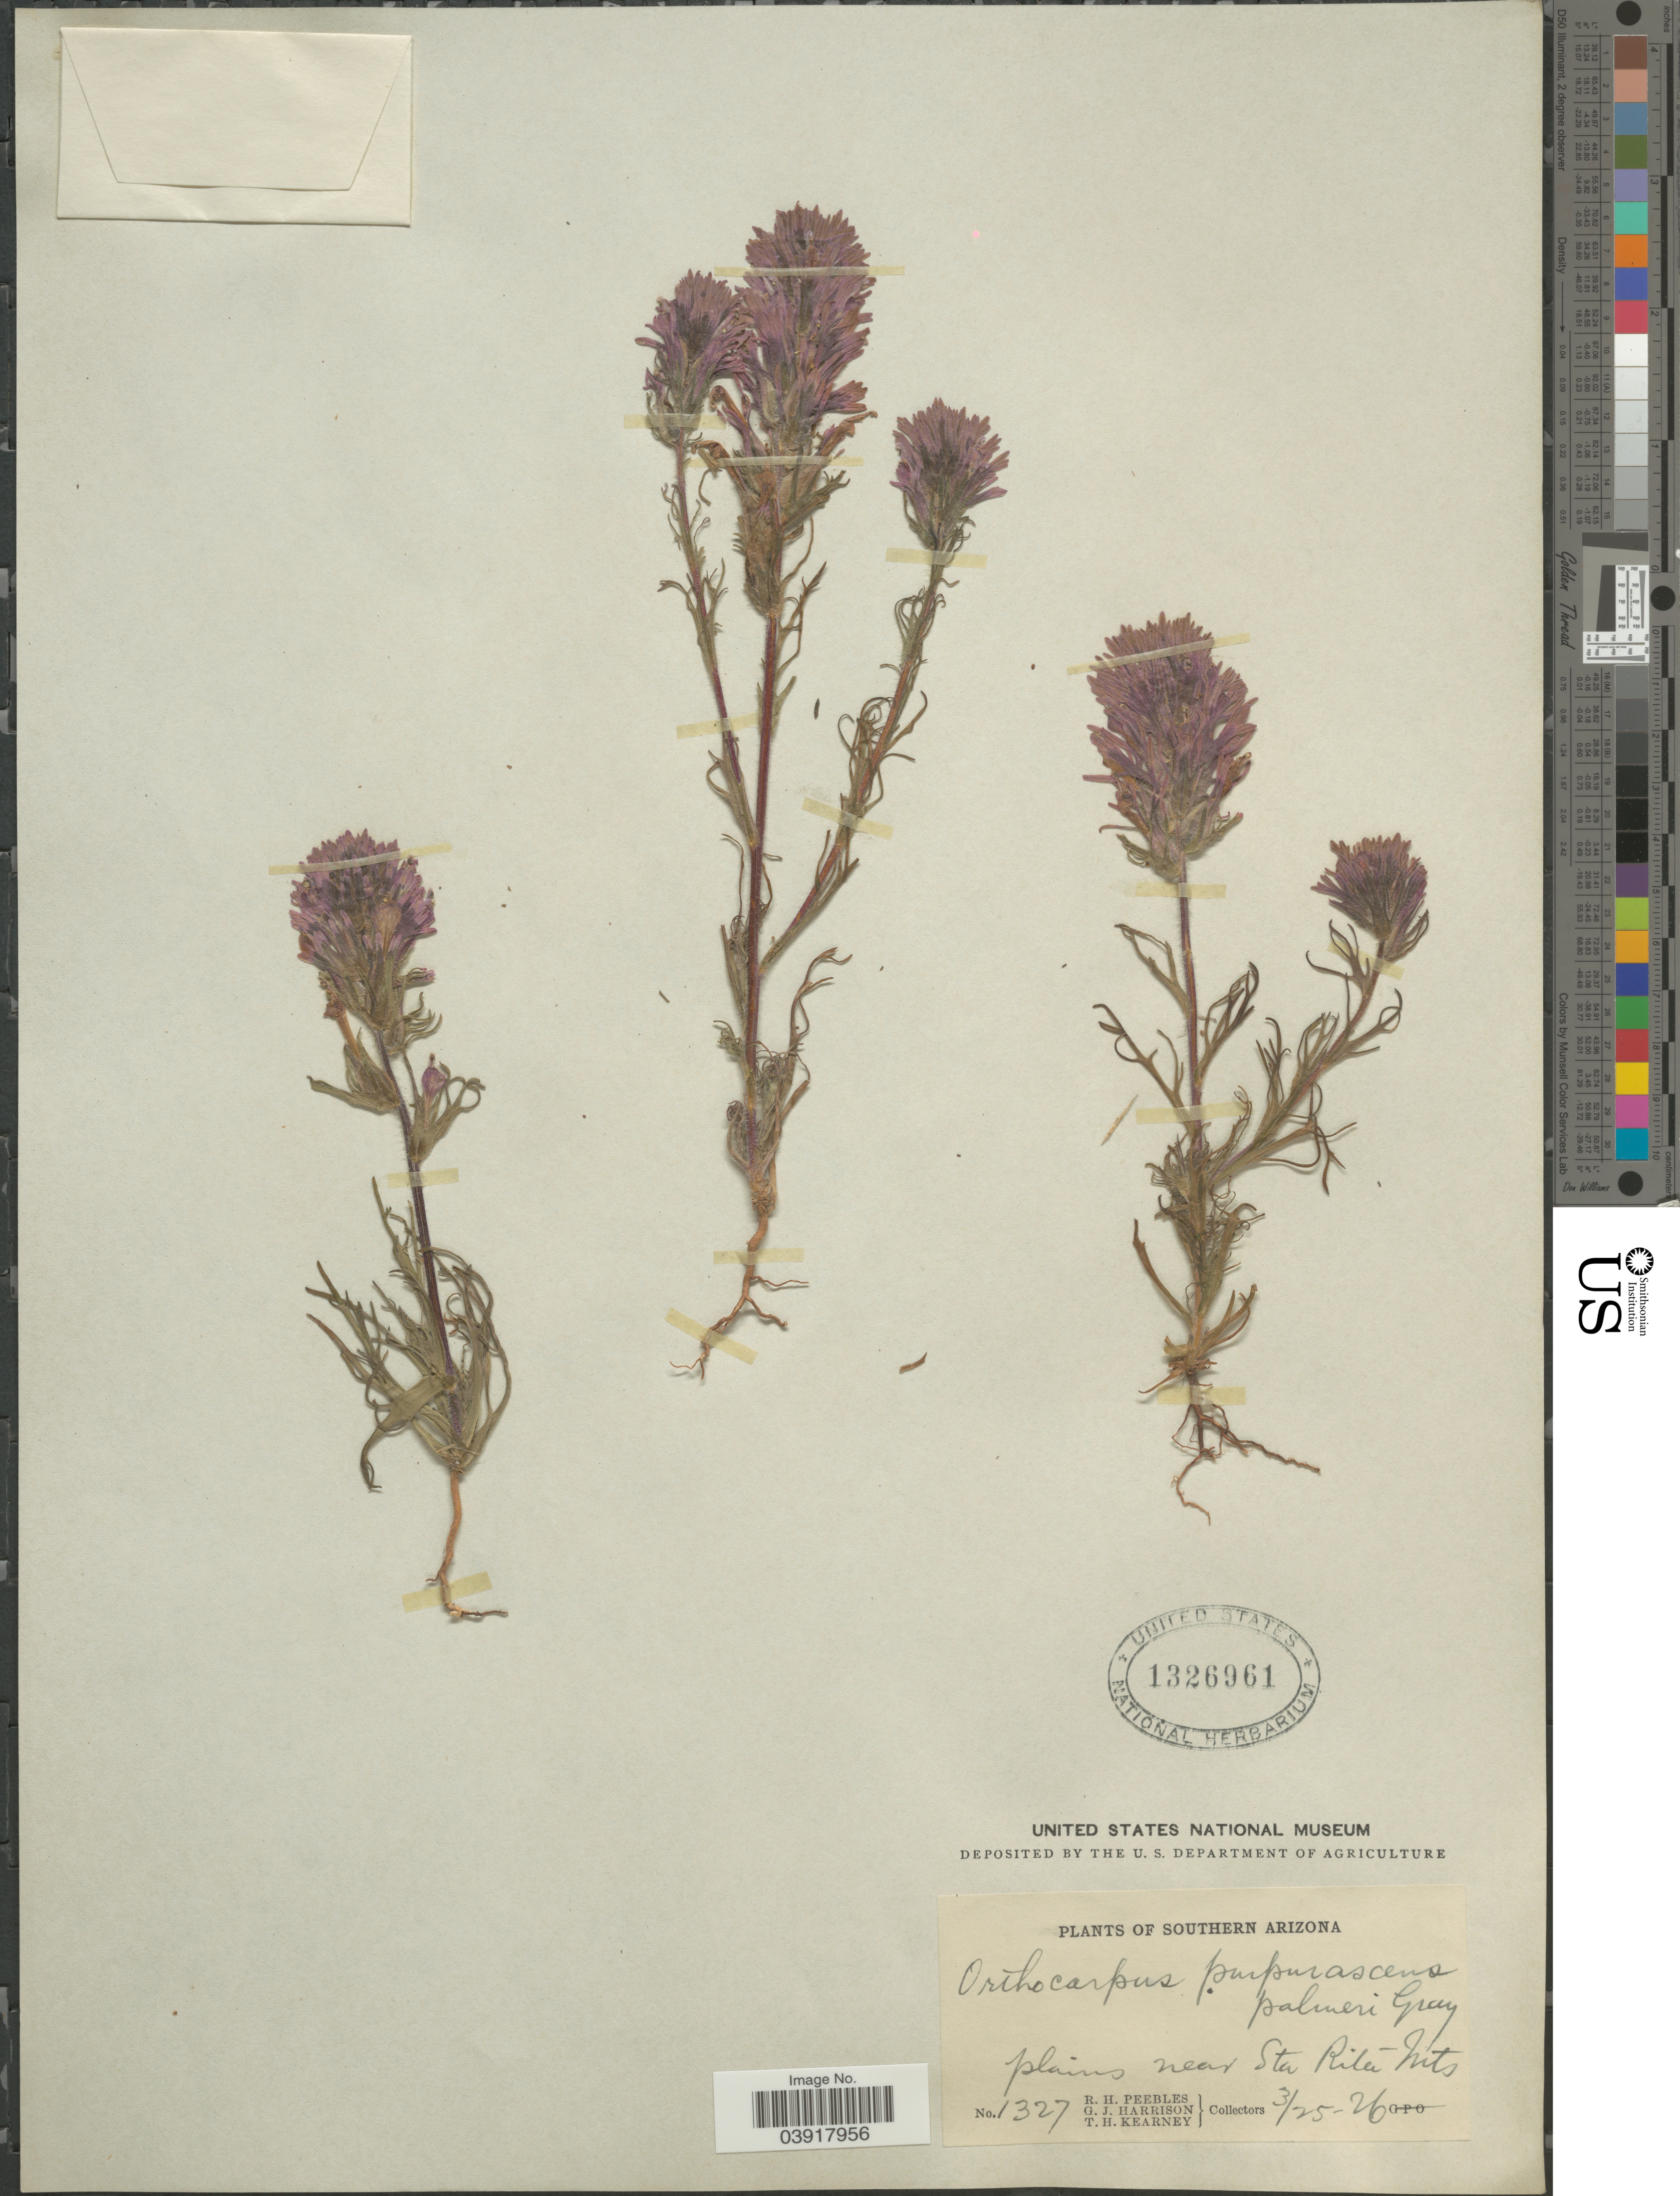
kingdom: Plantae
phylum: Tracheophyta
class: Magnoliopsida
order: Lamiales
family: Orobanchaceae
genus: Orthocarpus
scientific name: Orthocarpus purpurascens var. palmeri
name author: A. Gray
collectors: R. H. Peebles, G. J. Harrison & T. H. Kearney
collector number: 1327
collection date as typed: Transcribed d/m/y: 25/3/26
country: United States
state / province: Arizona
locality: Southern Arizona. Plains near Sta Rita Mts.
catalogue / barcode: US 1326961